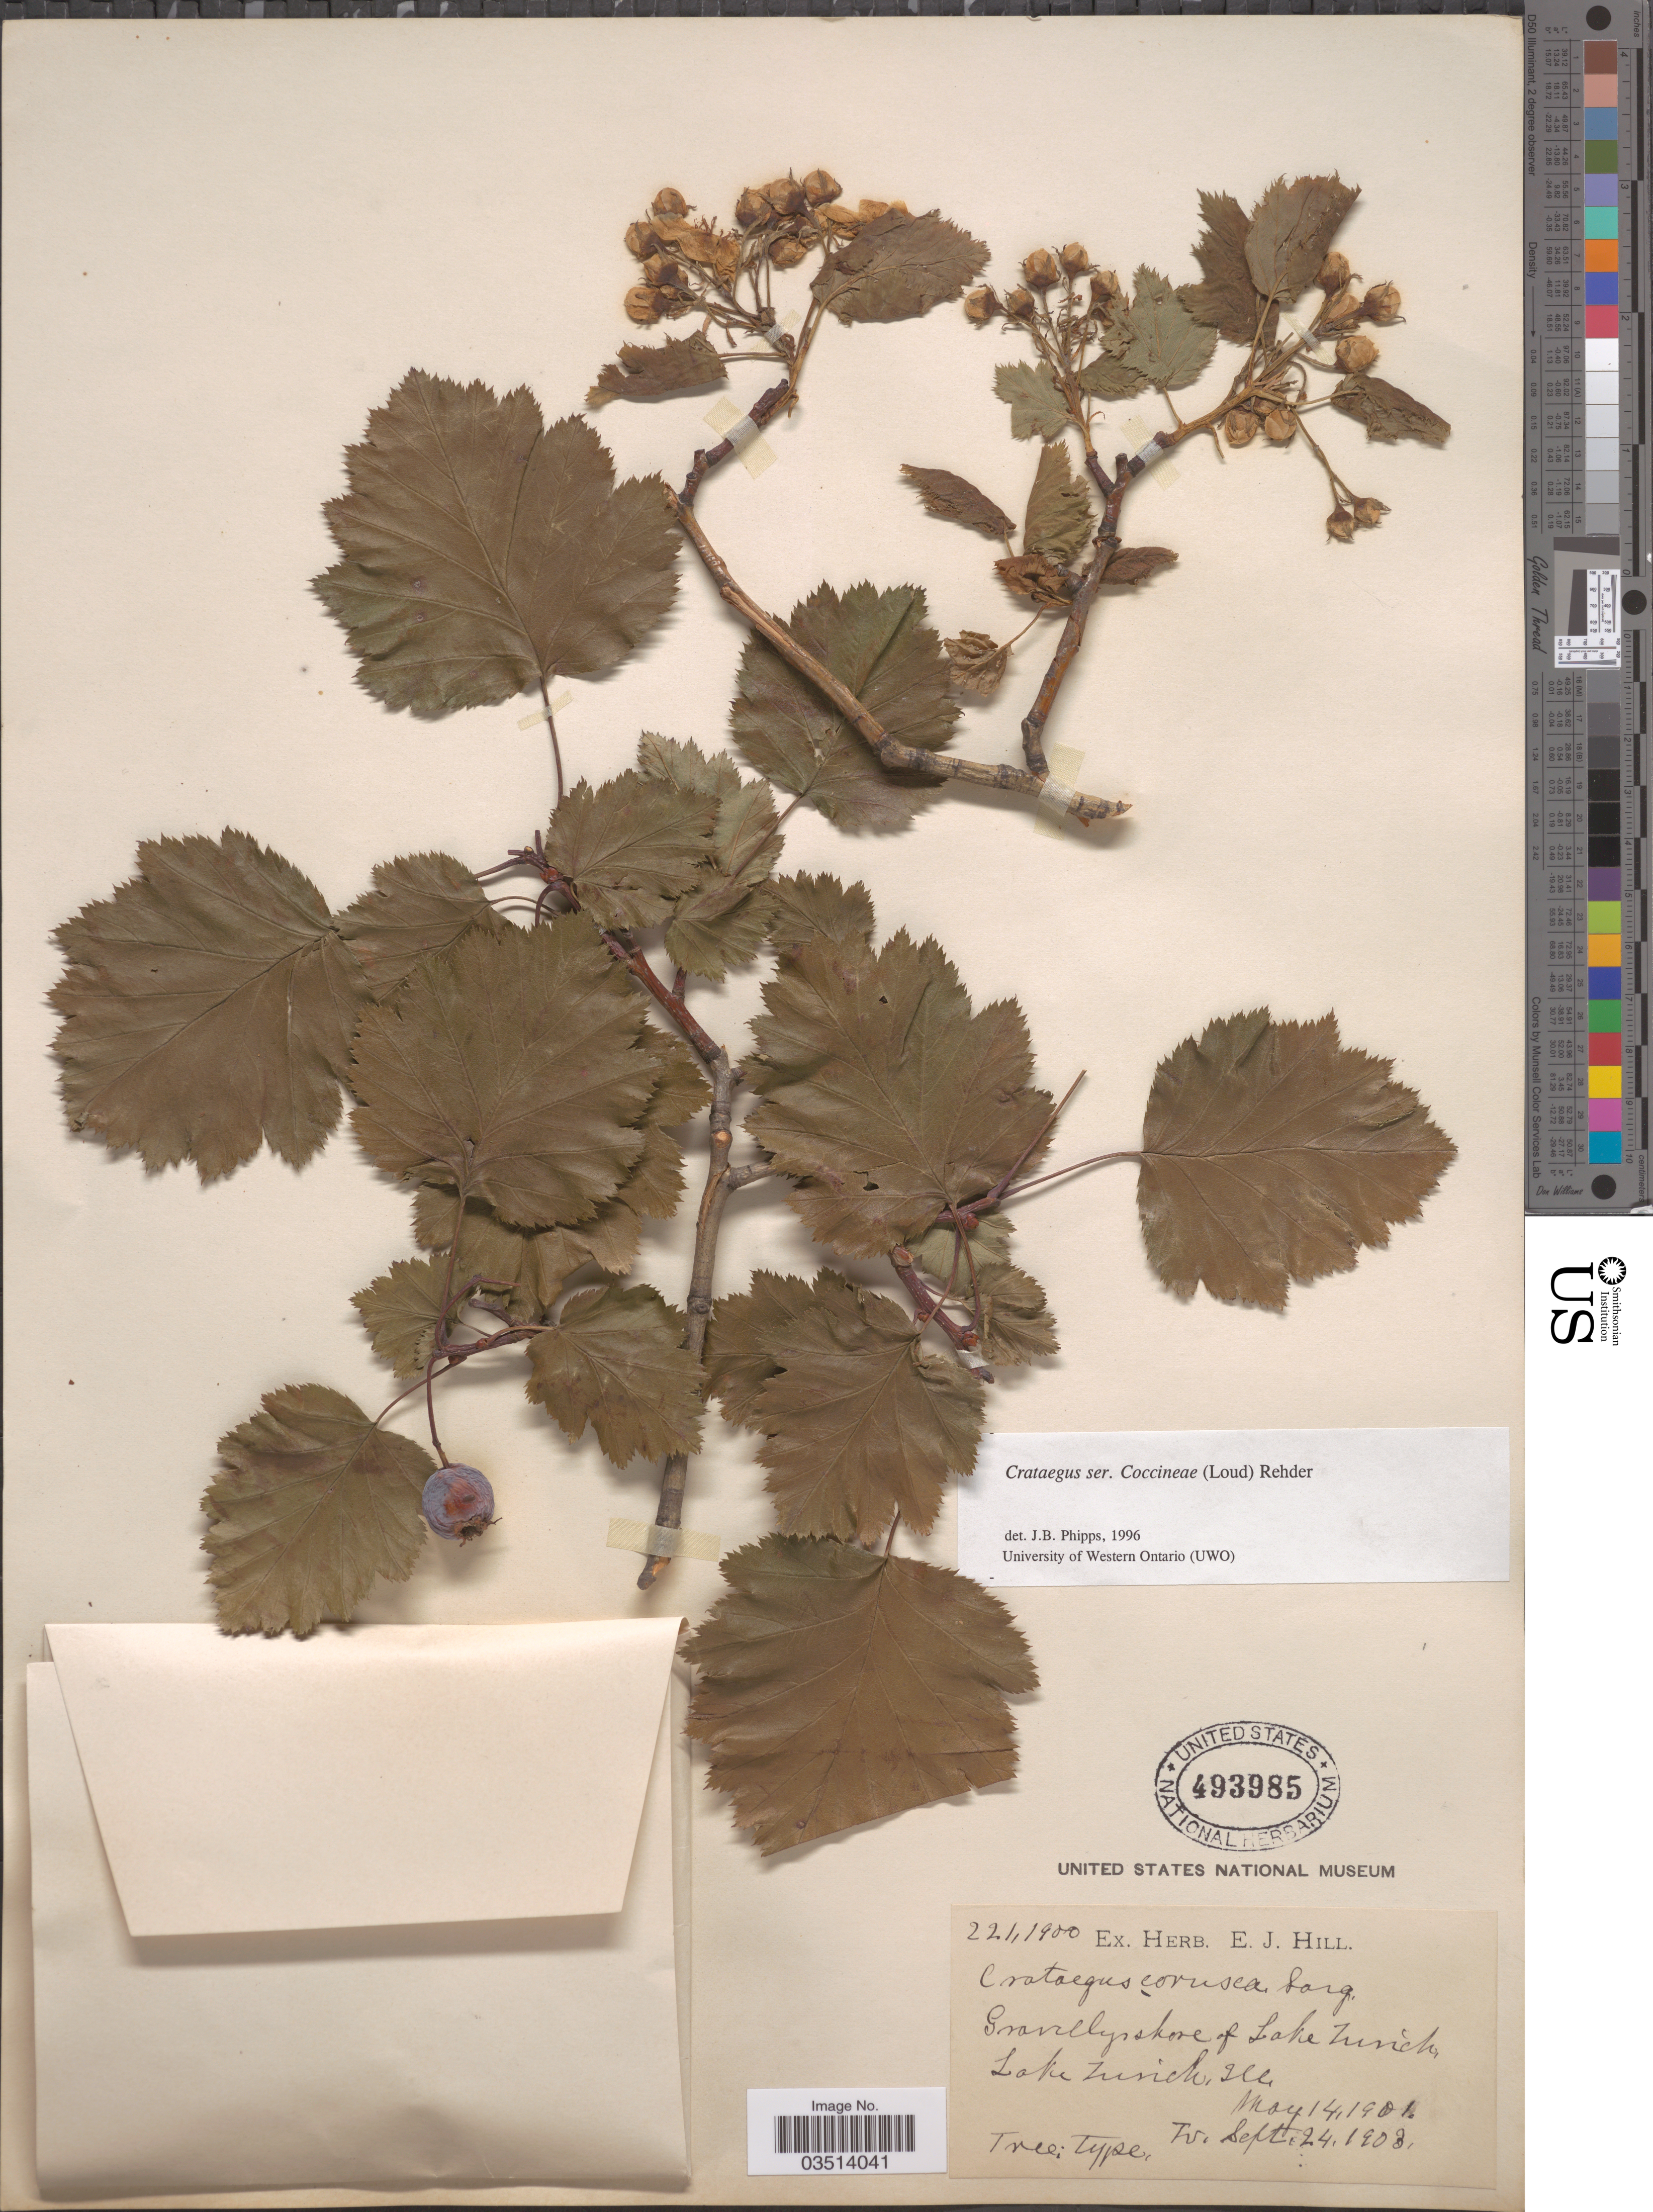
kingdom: Plantae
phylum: Tracheophyta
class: Magnoliopsida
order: Rosales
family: Rosaceae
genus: Crataegus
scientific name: Crataegus corusca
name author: Sarg.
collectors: Ex herb. E. J. Hill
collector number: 221/1900?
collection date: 1901-05-14/1903-09-24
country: United States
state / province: Illinois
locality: Gravelly shore of Lake Zurich, Lake Zurich.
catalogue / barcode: US 493985